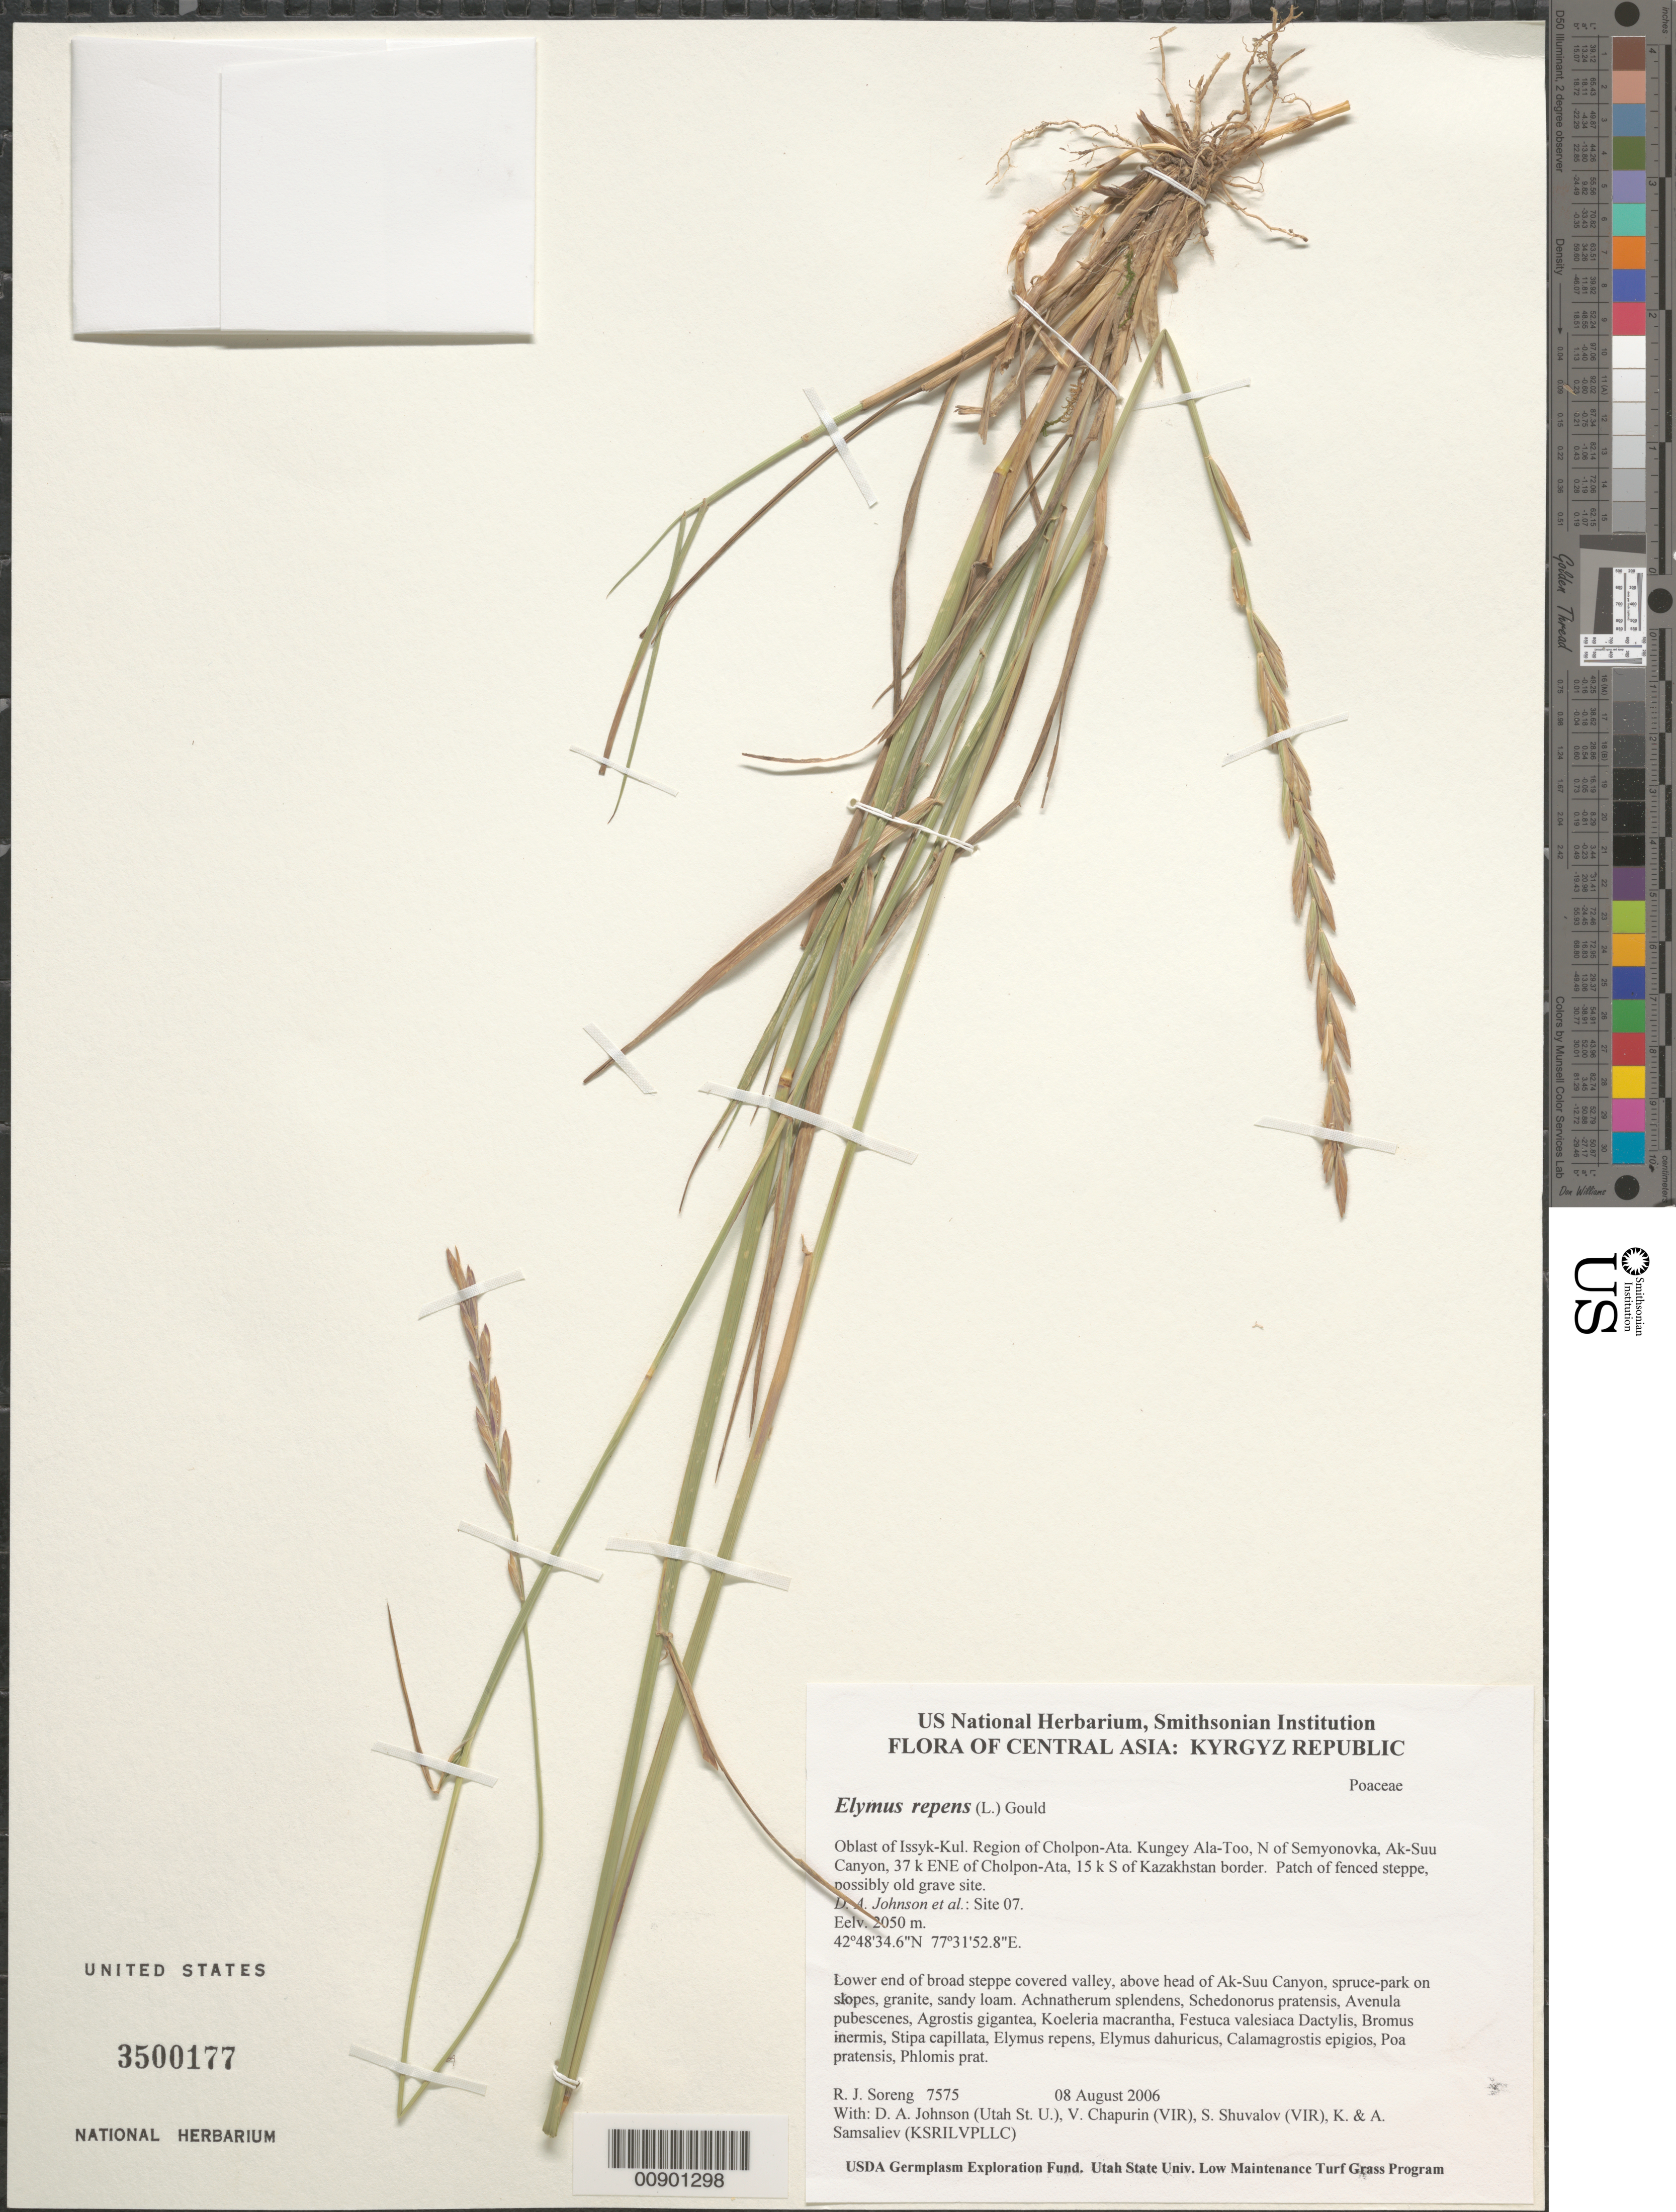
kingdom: Plantae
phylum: Tracheophyta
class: Liliopsida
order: Poales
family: Poaceae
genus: Elymus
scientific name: Elymus repens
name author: (L.) Gould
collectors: R. J. Soreng, D. Johnson, S. Shuvalov, V. Chapurin, K. Samsaliev & A. Samsaliev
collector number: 7575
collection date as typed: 08 Aug 2006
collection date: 2006-08-08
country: Kyrgyzstan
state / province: Ysyk-Kol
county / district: Cholpon-Ata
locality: Kungey Ala-Too, N of Semyonovka, Ak-Suu Canyon, 37 km ENE of Cholpon-Ata, 15 km S of Kazakhstan border. Patch of fenced steppe, possibly old grave site.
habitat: Lower end of broad steppe covered valley, above head of Ak-Suu Canyon, spruce-park on slopes, granite, sandy loam.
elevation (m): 2050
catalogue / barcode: US 3500177